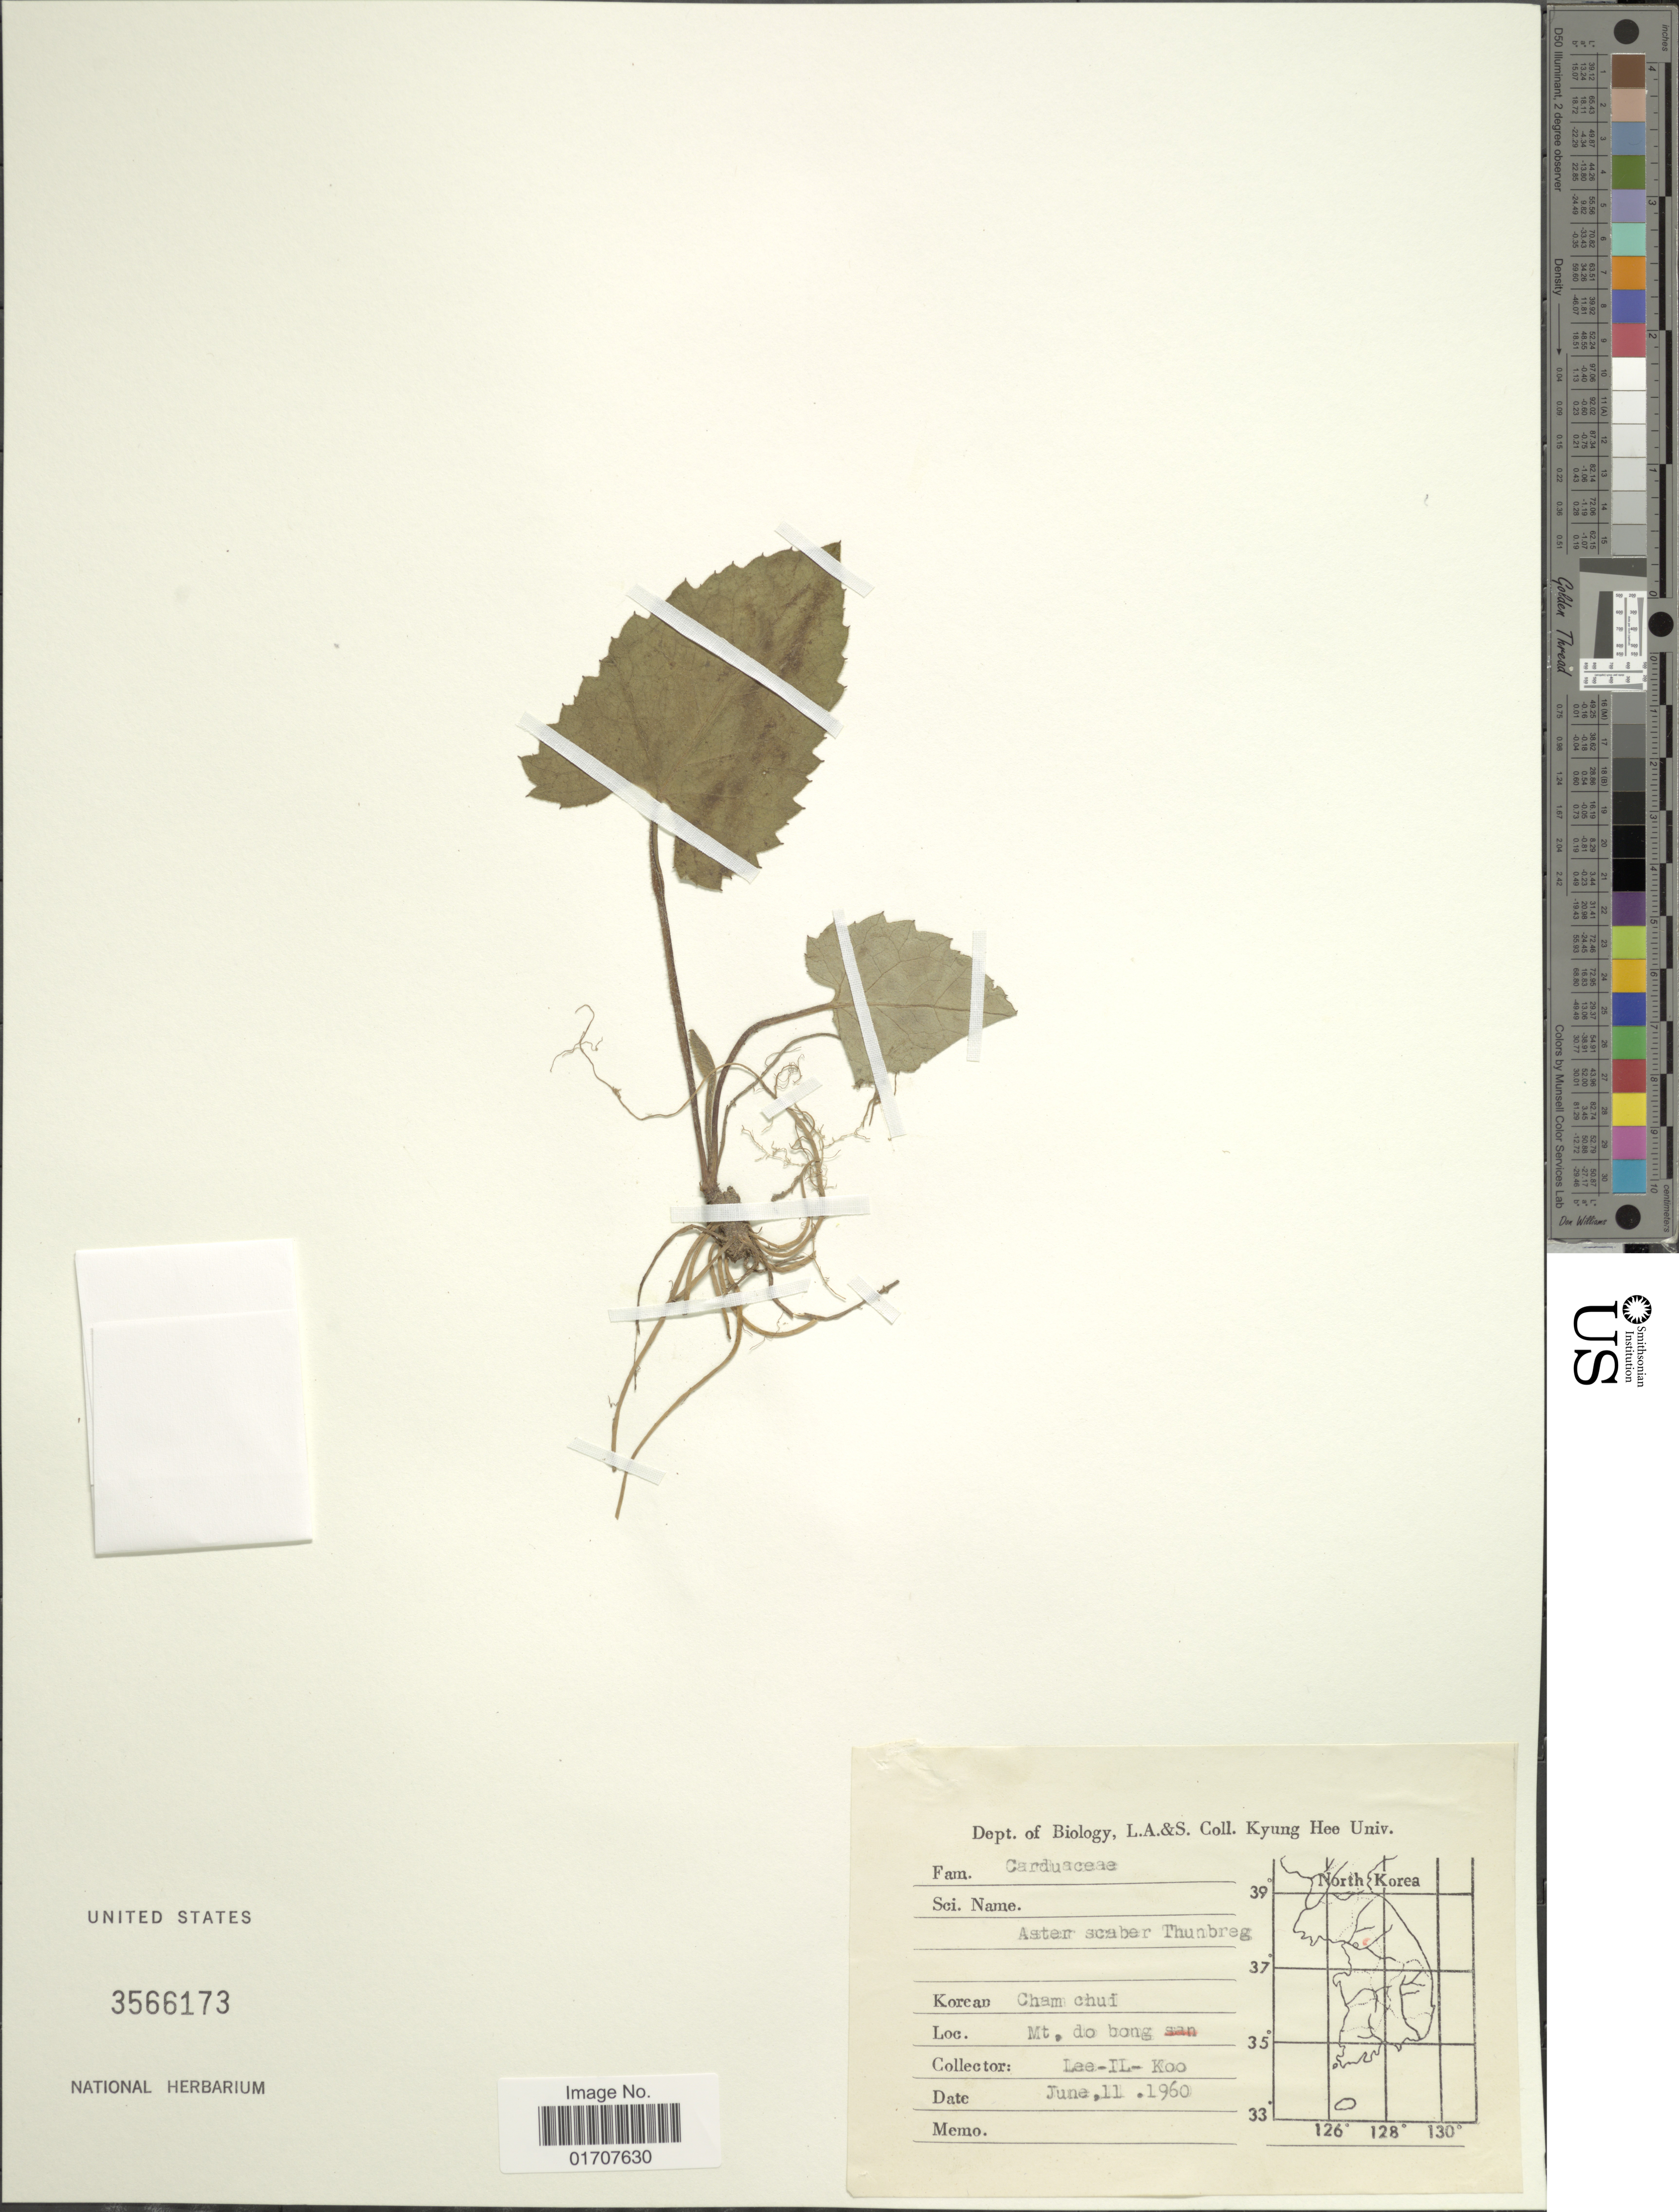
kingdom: Plantae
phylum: Tracheophyta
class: Magnoliopsida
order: Asterales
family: Asteraceae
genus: Doellingeria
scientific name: Doellingeria scaber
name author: (Thunb.) Nees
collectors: I. Lee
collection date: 1960-06-11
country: South Korea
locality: Mt. do bong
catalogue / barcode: US 3566173